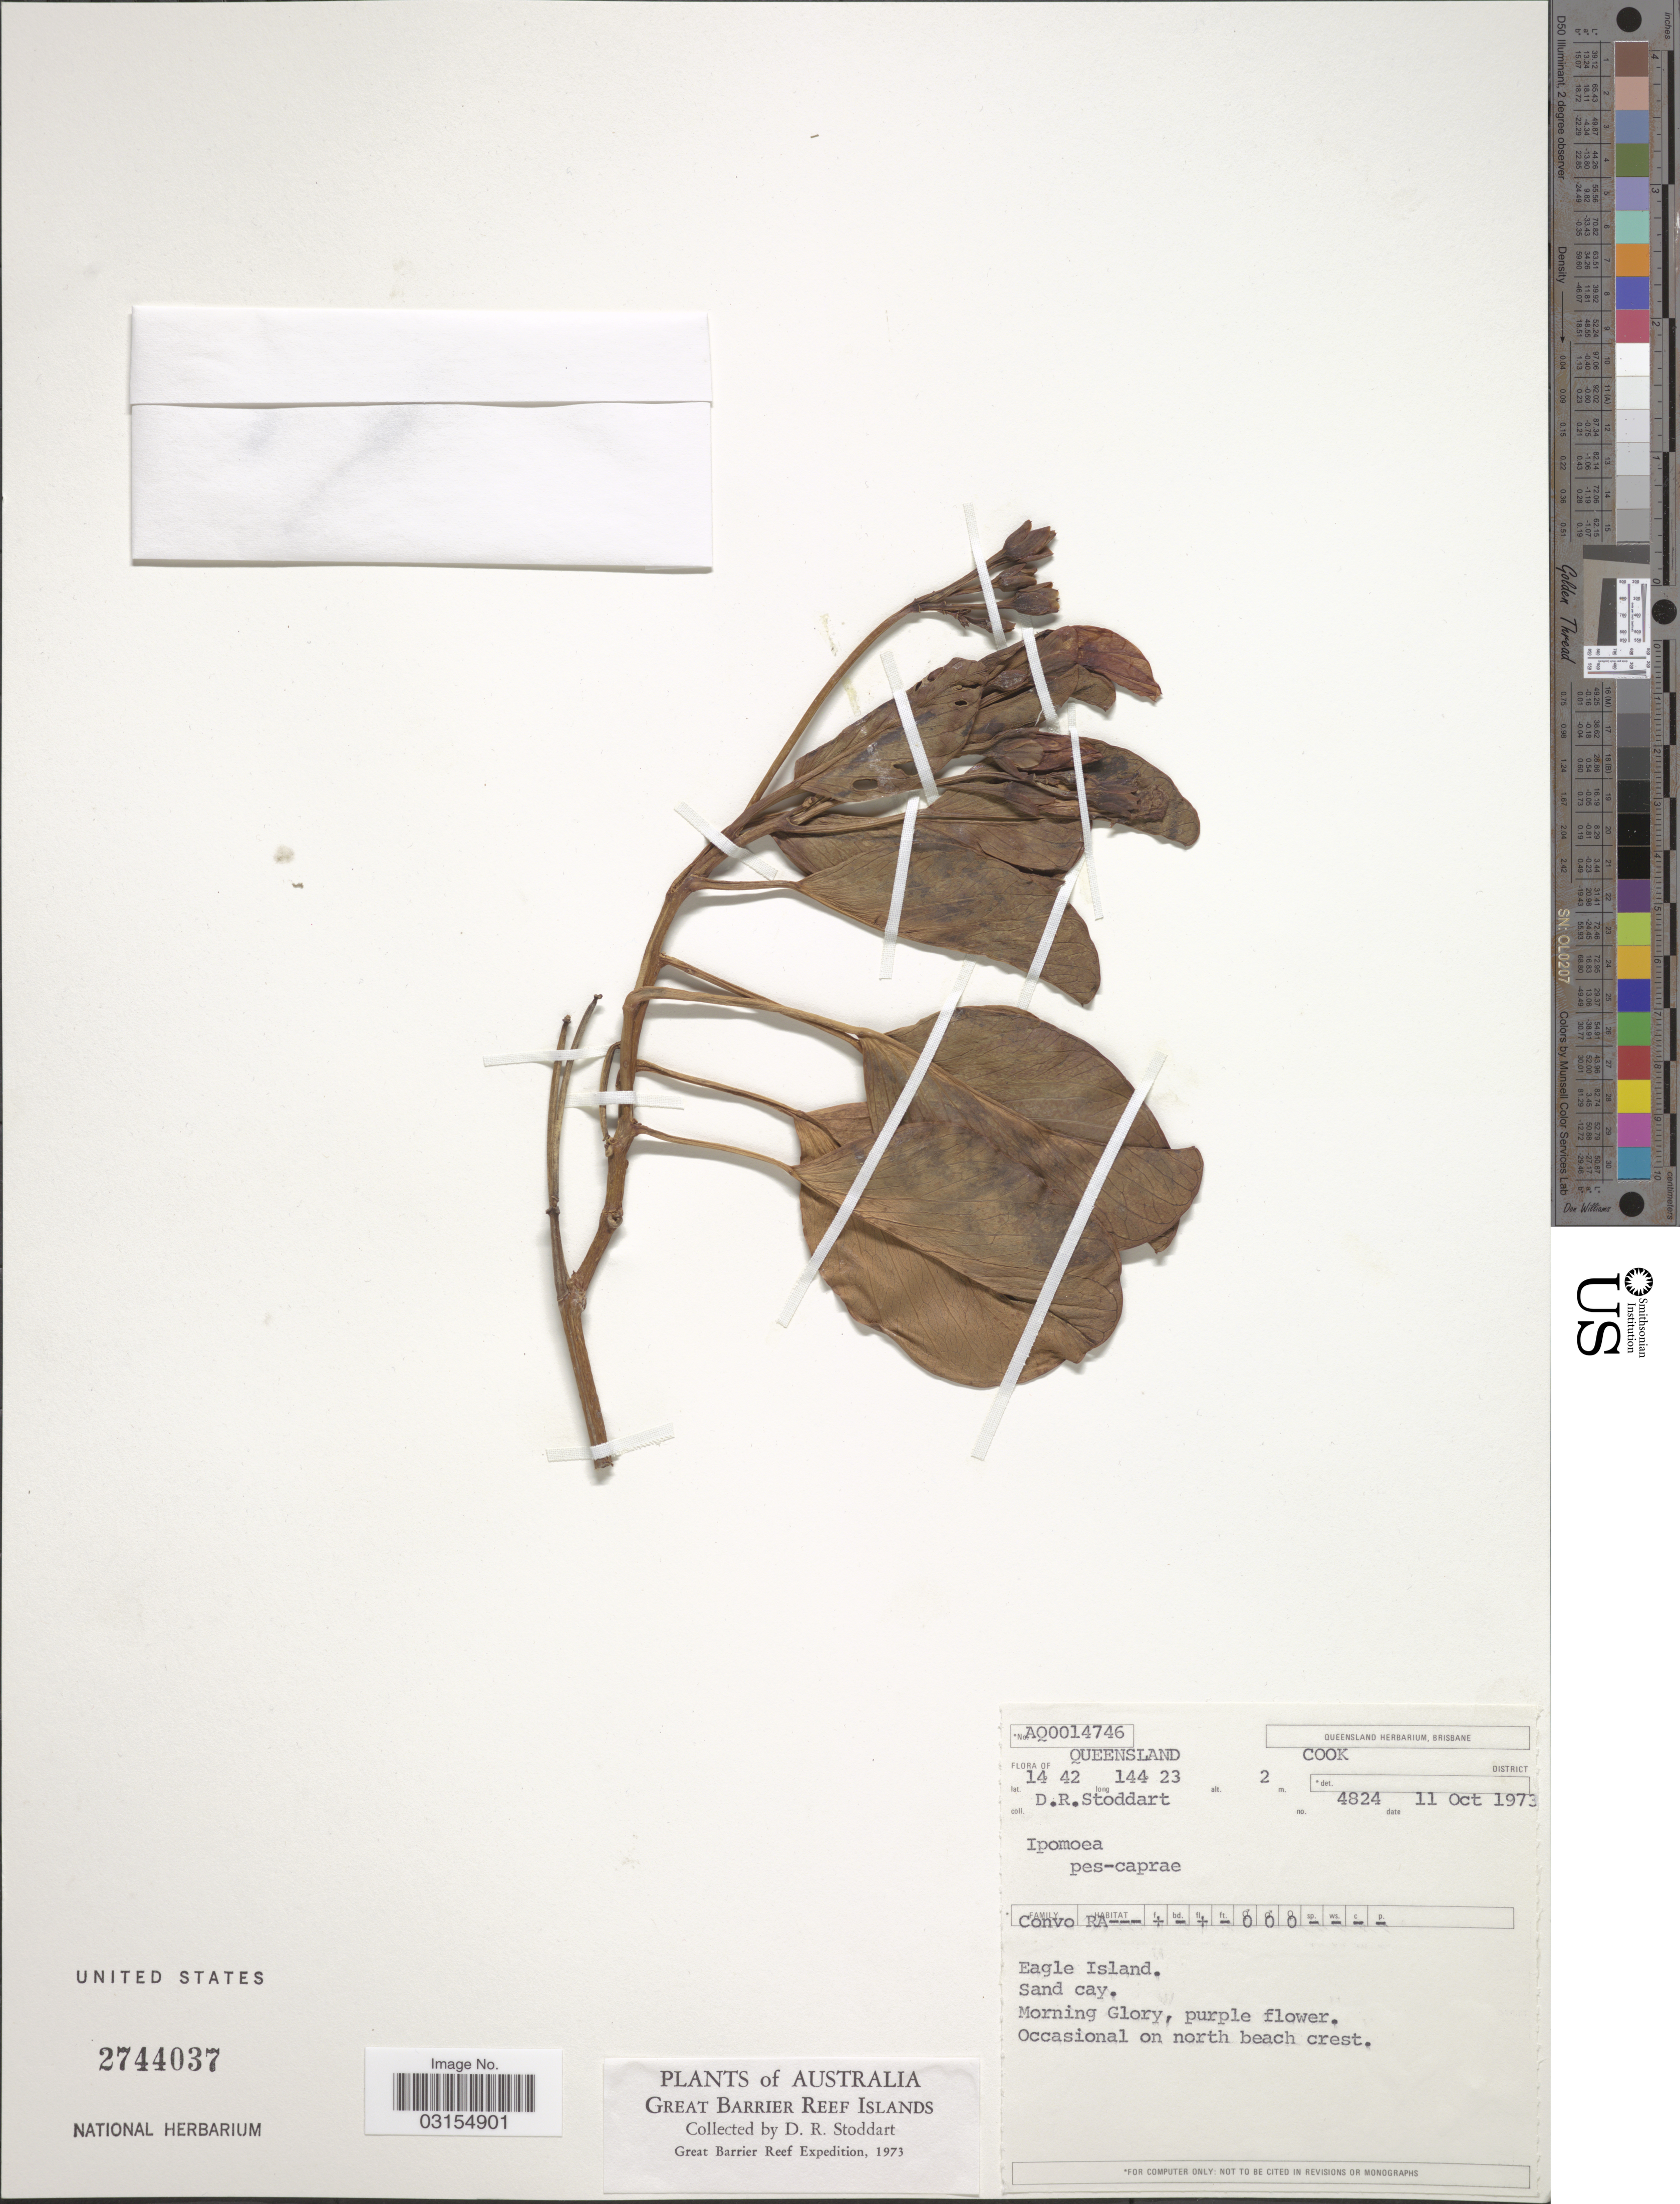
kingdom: Plantae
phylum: Tracheophyta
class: Magnoliopsida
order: Solanales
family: Convolvulaceae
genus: Ipomoea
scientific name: Ipomoea pes-caprae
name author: (L.) R. Br.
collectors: D. R. Stoddart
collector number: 4824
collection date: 1973-10-11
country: Australia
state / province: Queensland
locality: Great Barrier Reef Islands. Cook District. Eagle Island. Sand cay.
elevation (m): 2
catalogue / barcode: US 2744037